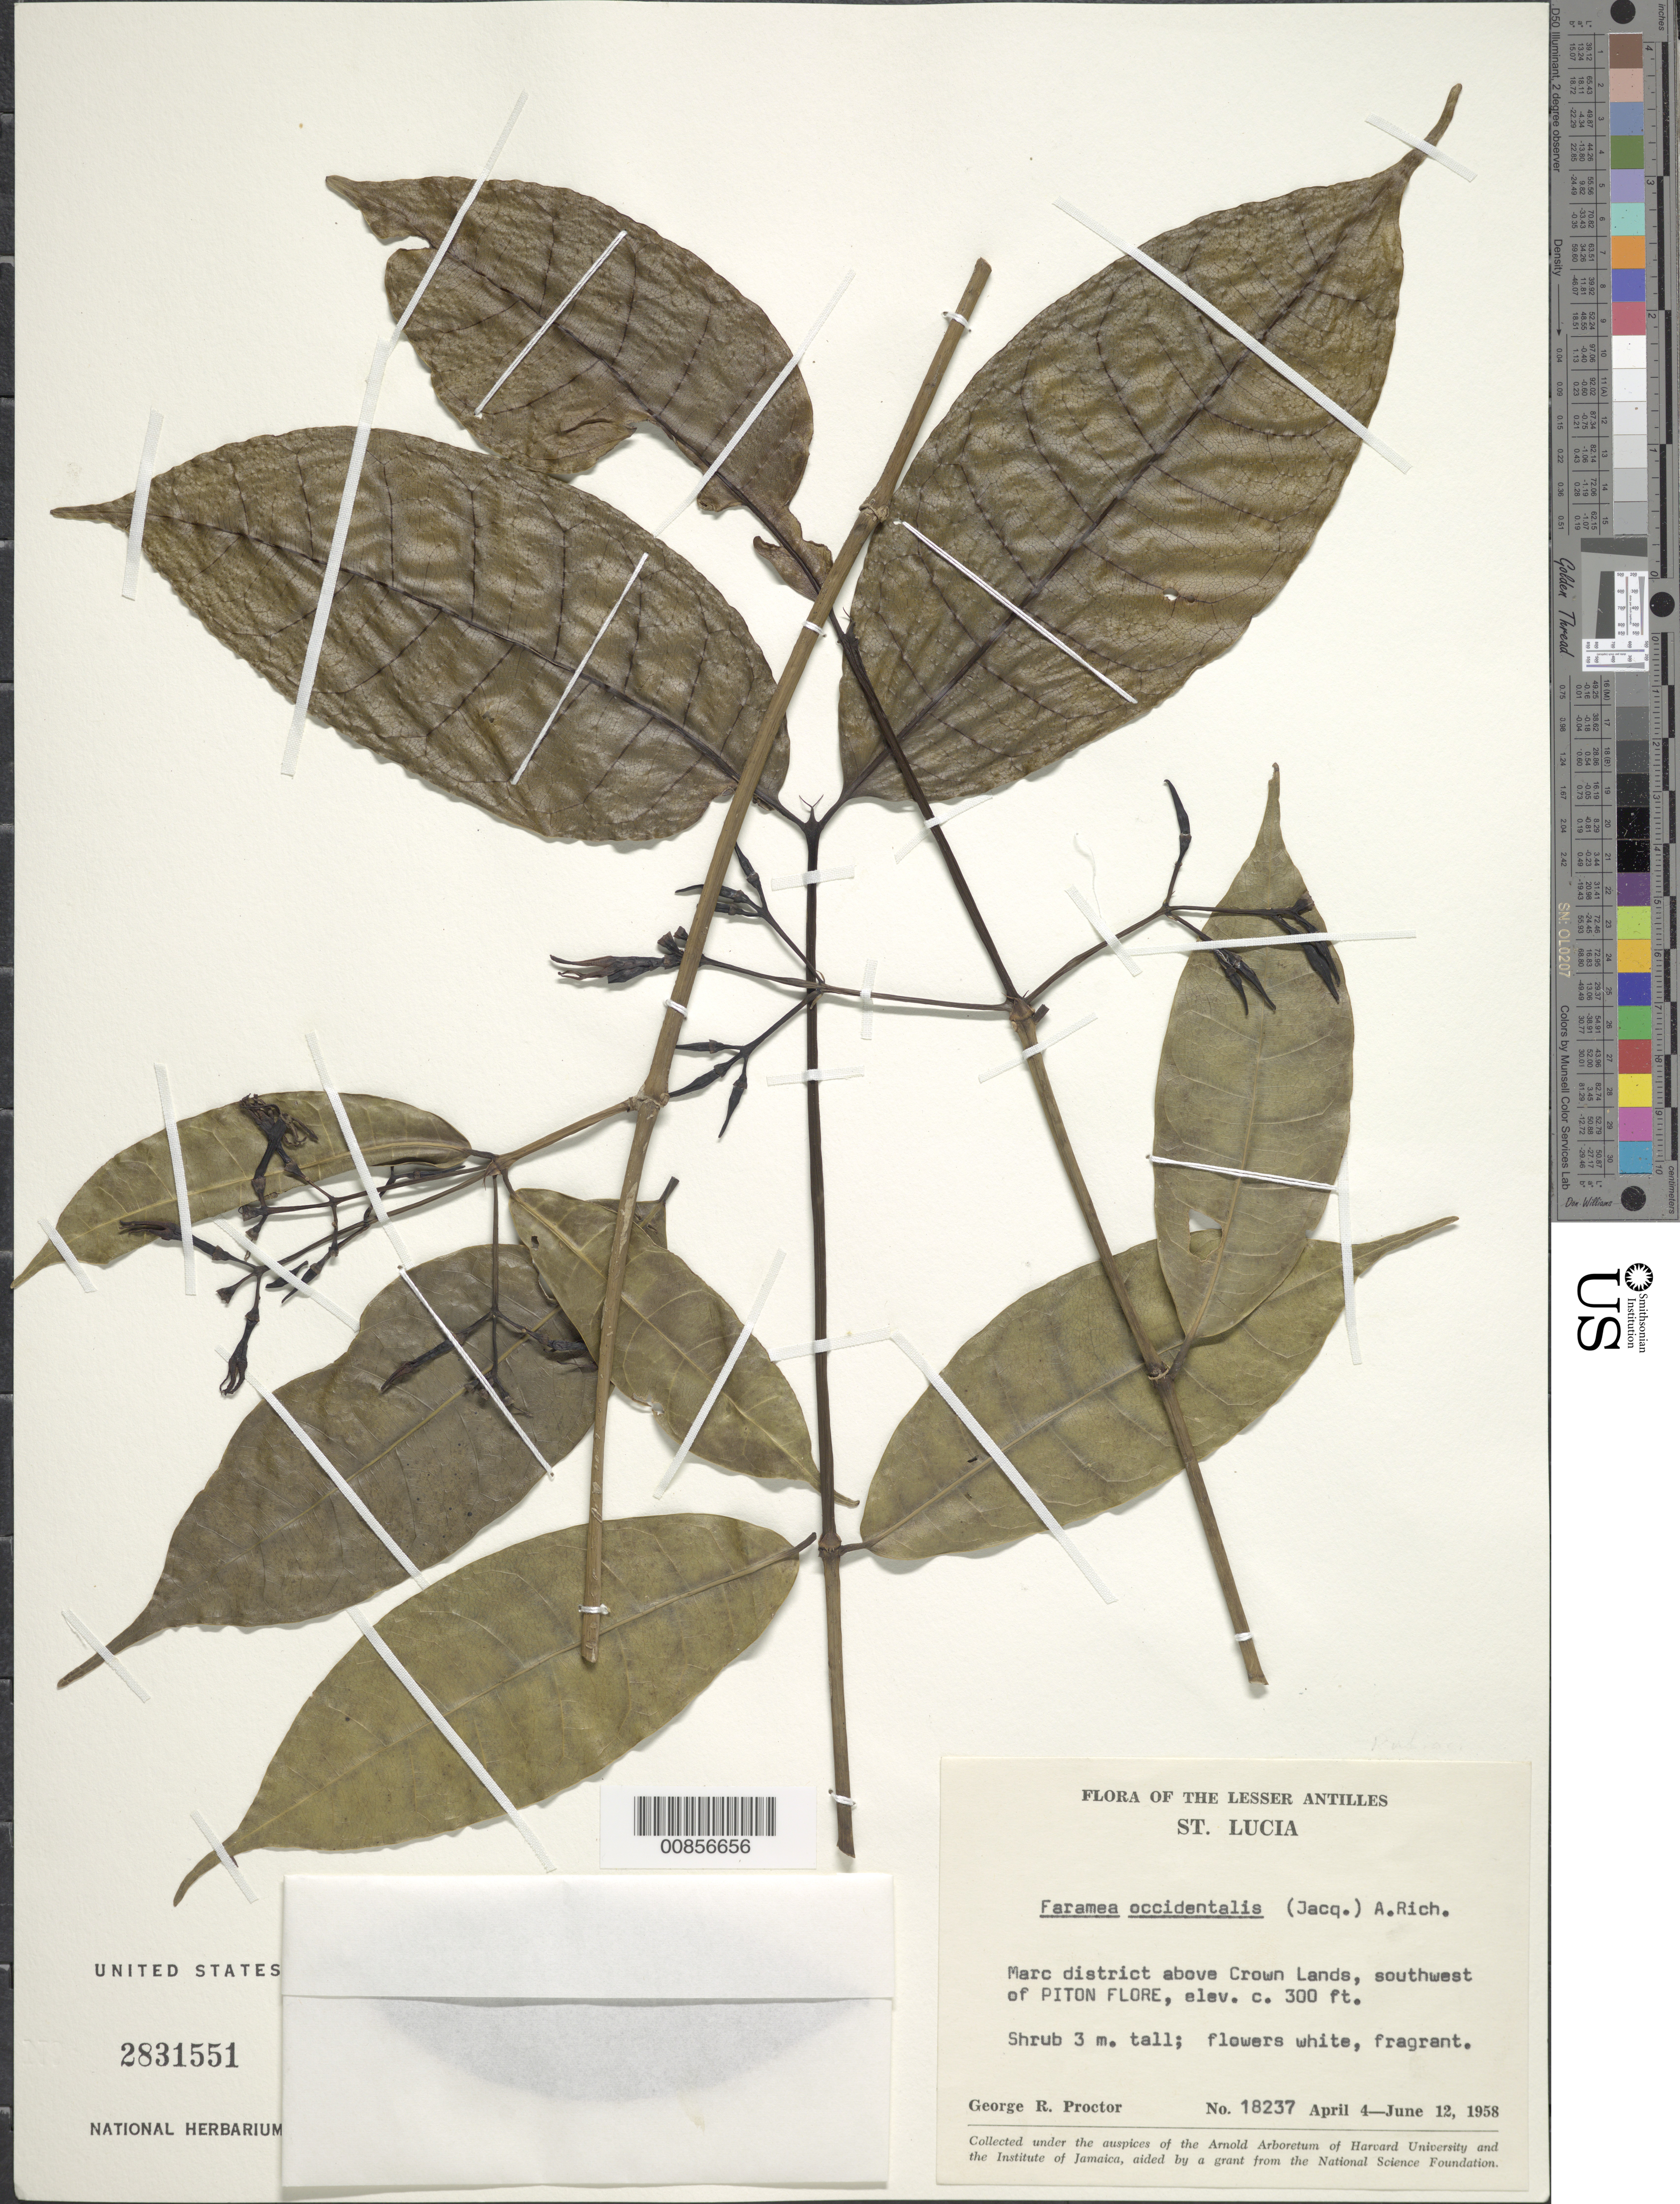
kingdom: Plantae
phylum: Tracheophyta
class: Magnoliopsida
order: Gentianales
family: Rubiaceae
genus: Faramea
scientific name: Faramea occidentalis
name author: (L.) A. Rich.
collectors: G. R. Proctor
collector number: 18237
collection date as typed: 04 Apr 1958 to 12 Jun 1958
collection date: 1958-04-04/1958-06-12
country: St. Lucia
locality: Marc district, above Crown lands, southwest of Piton Flore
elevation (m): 91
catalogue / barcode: US 2831551